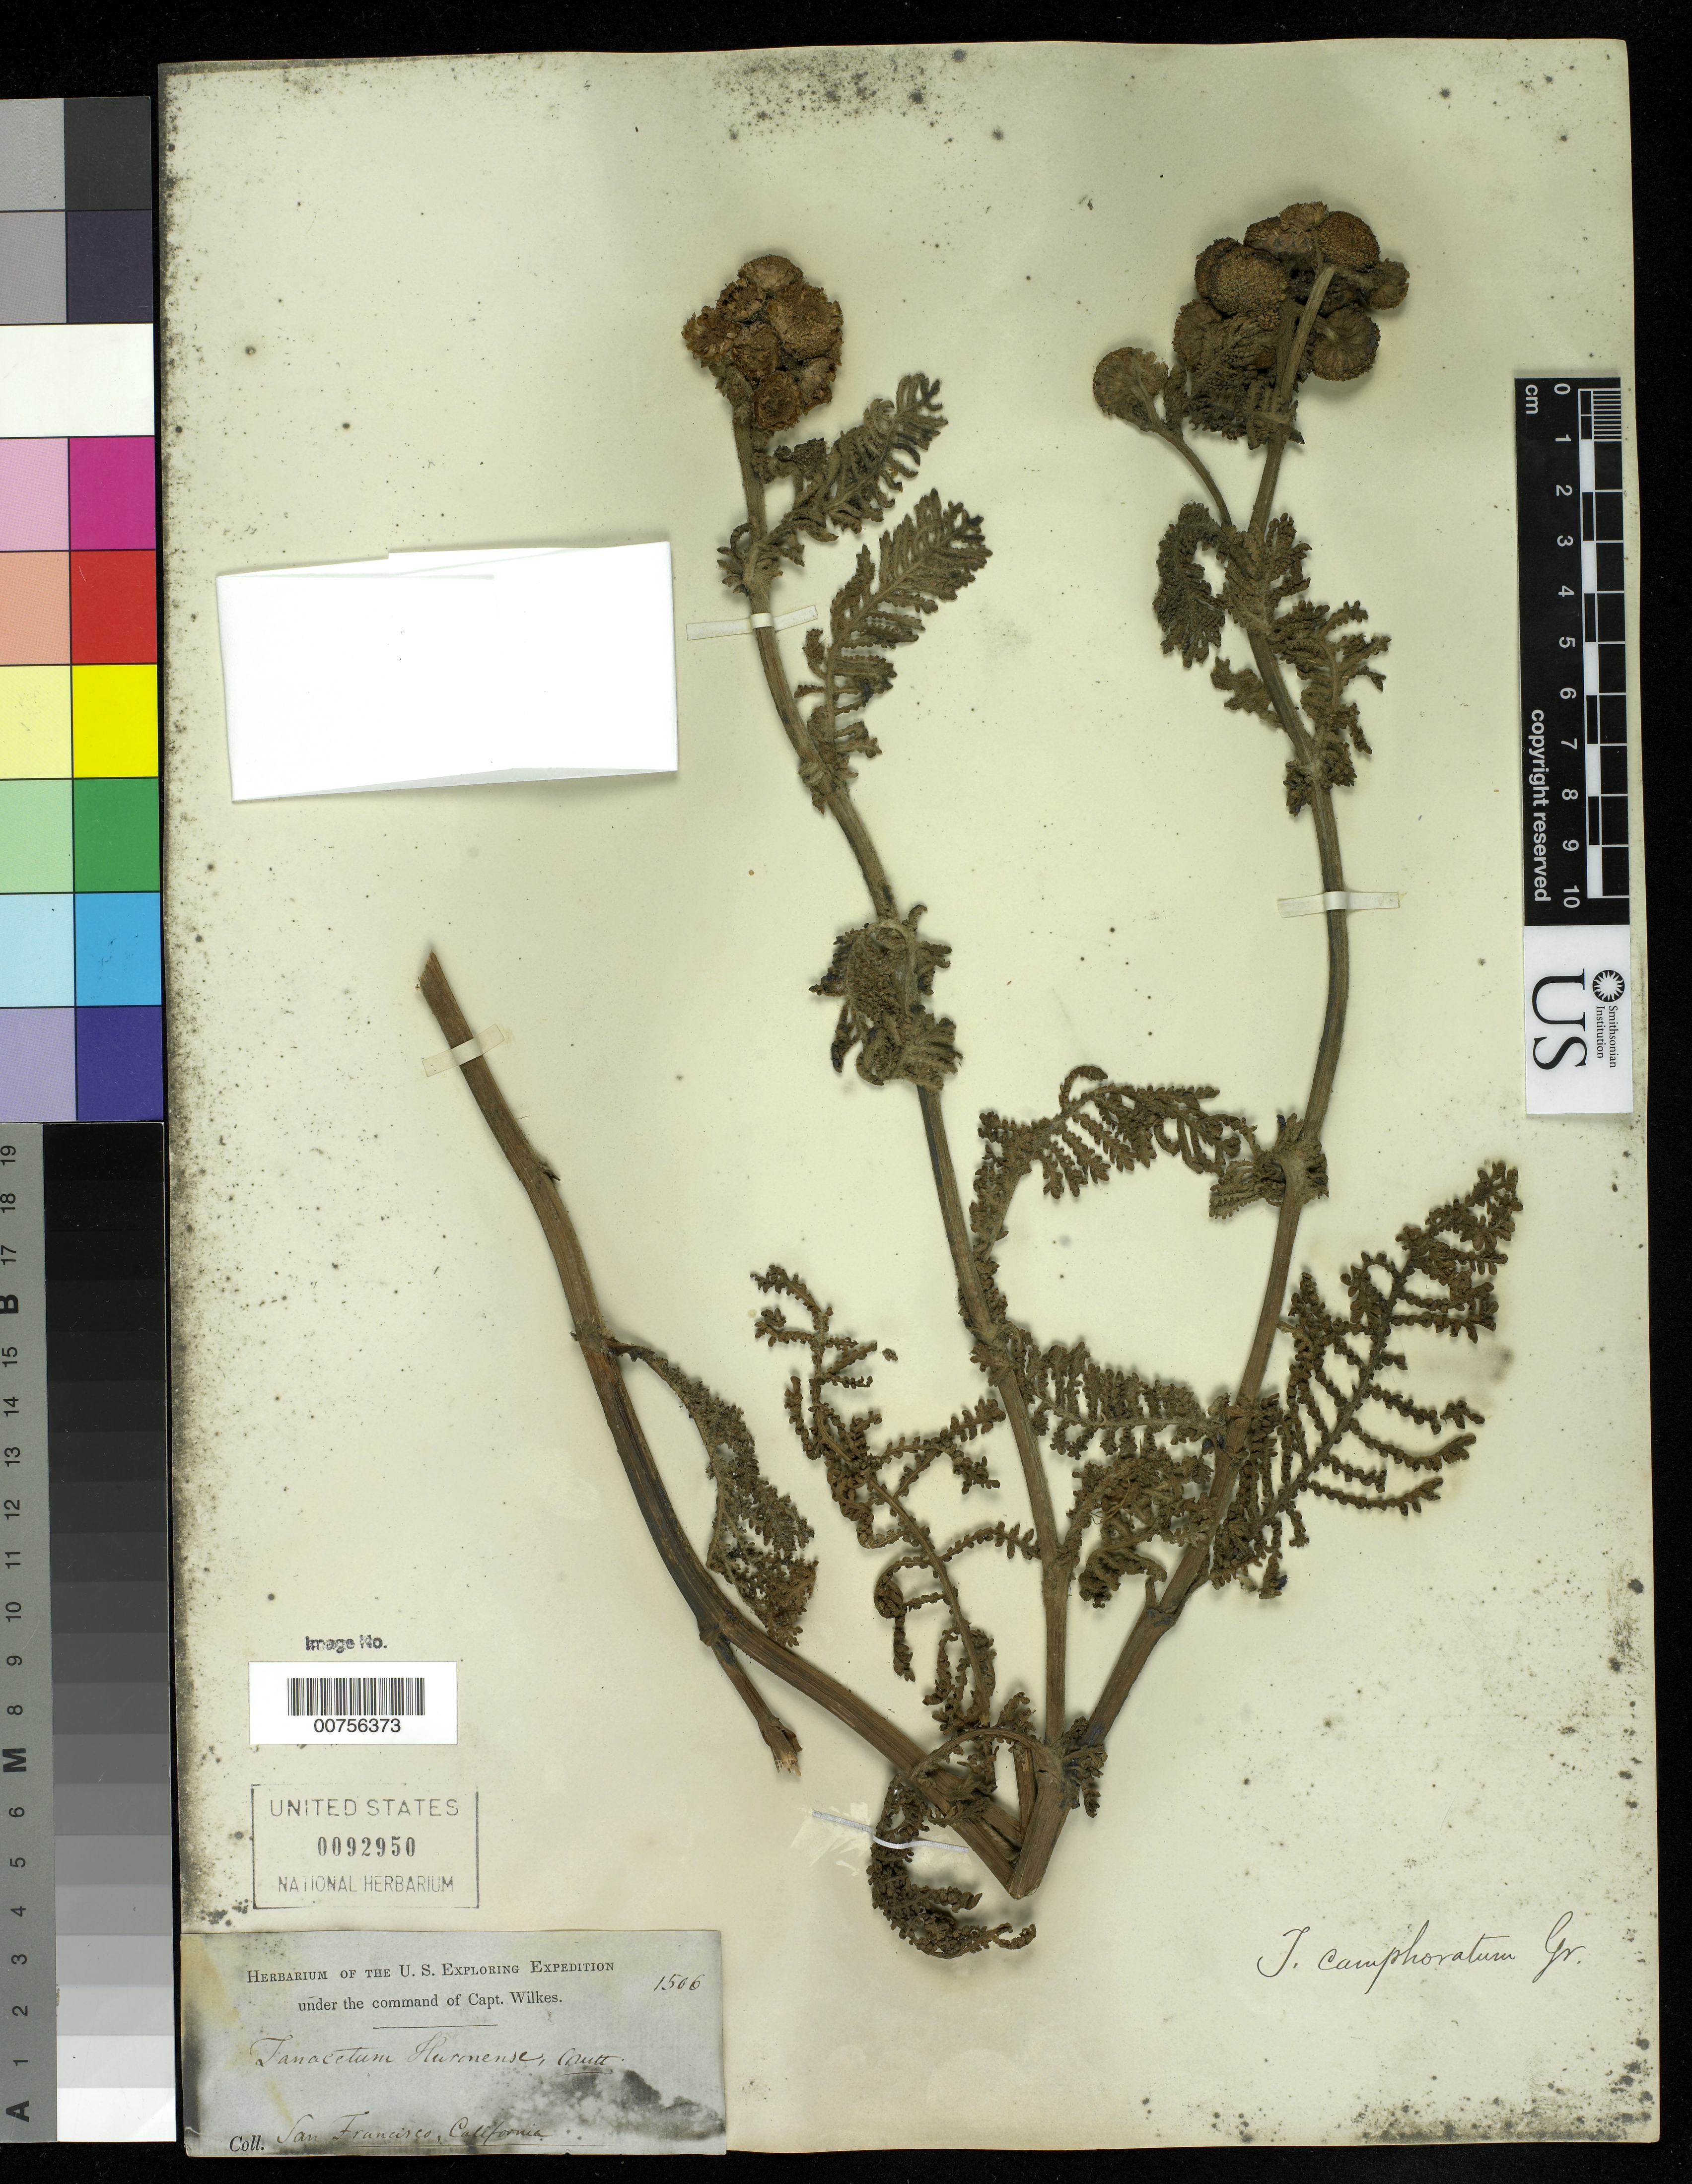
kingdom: Plantae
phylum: Tracheophyta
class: Magnoliopsida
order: Asterales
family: Asteraceae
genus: Tanacetum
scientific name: Tanacetum camphoratum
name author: Less.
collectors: Wilkes Explor. Exped.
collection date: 1838/1842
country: United States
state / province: California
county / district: San Francisco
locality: San Francisco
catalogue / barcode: US 92950